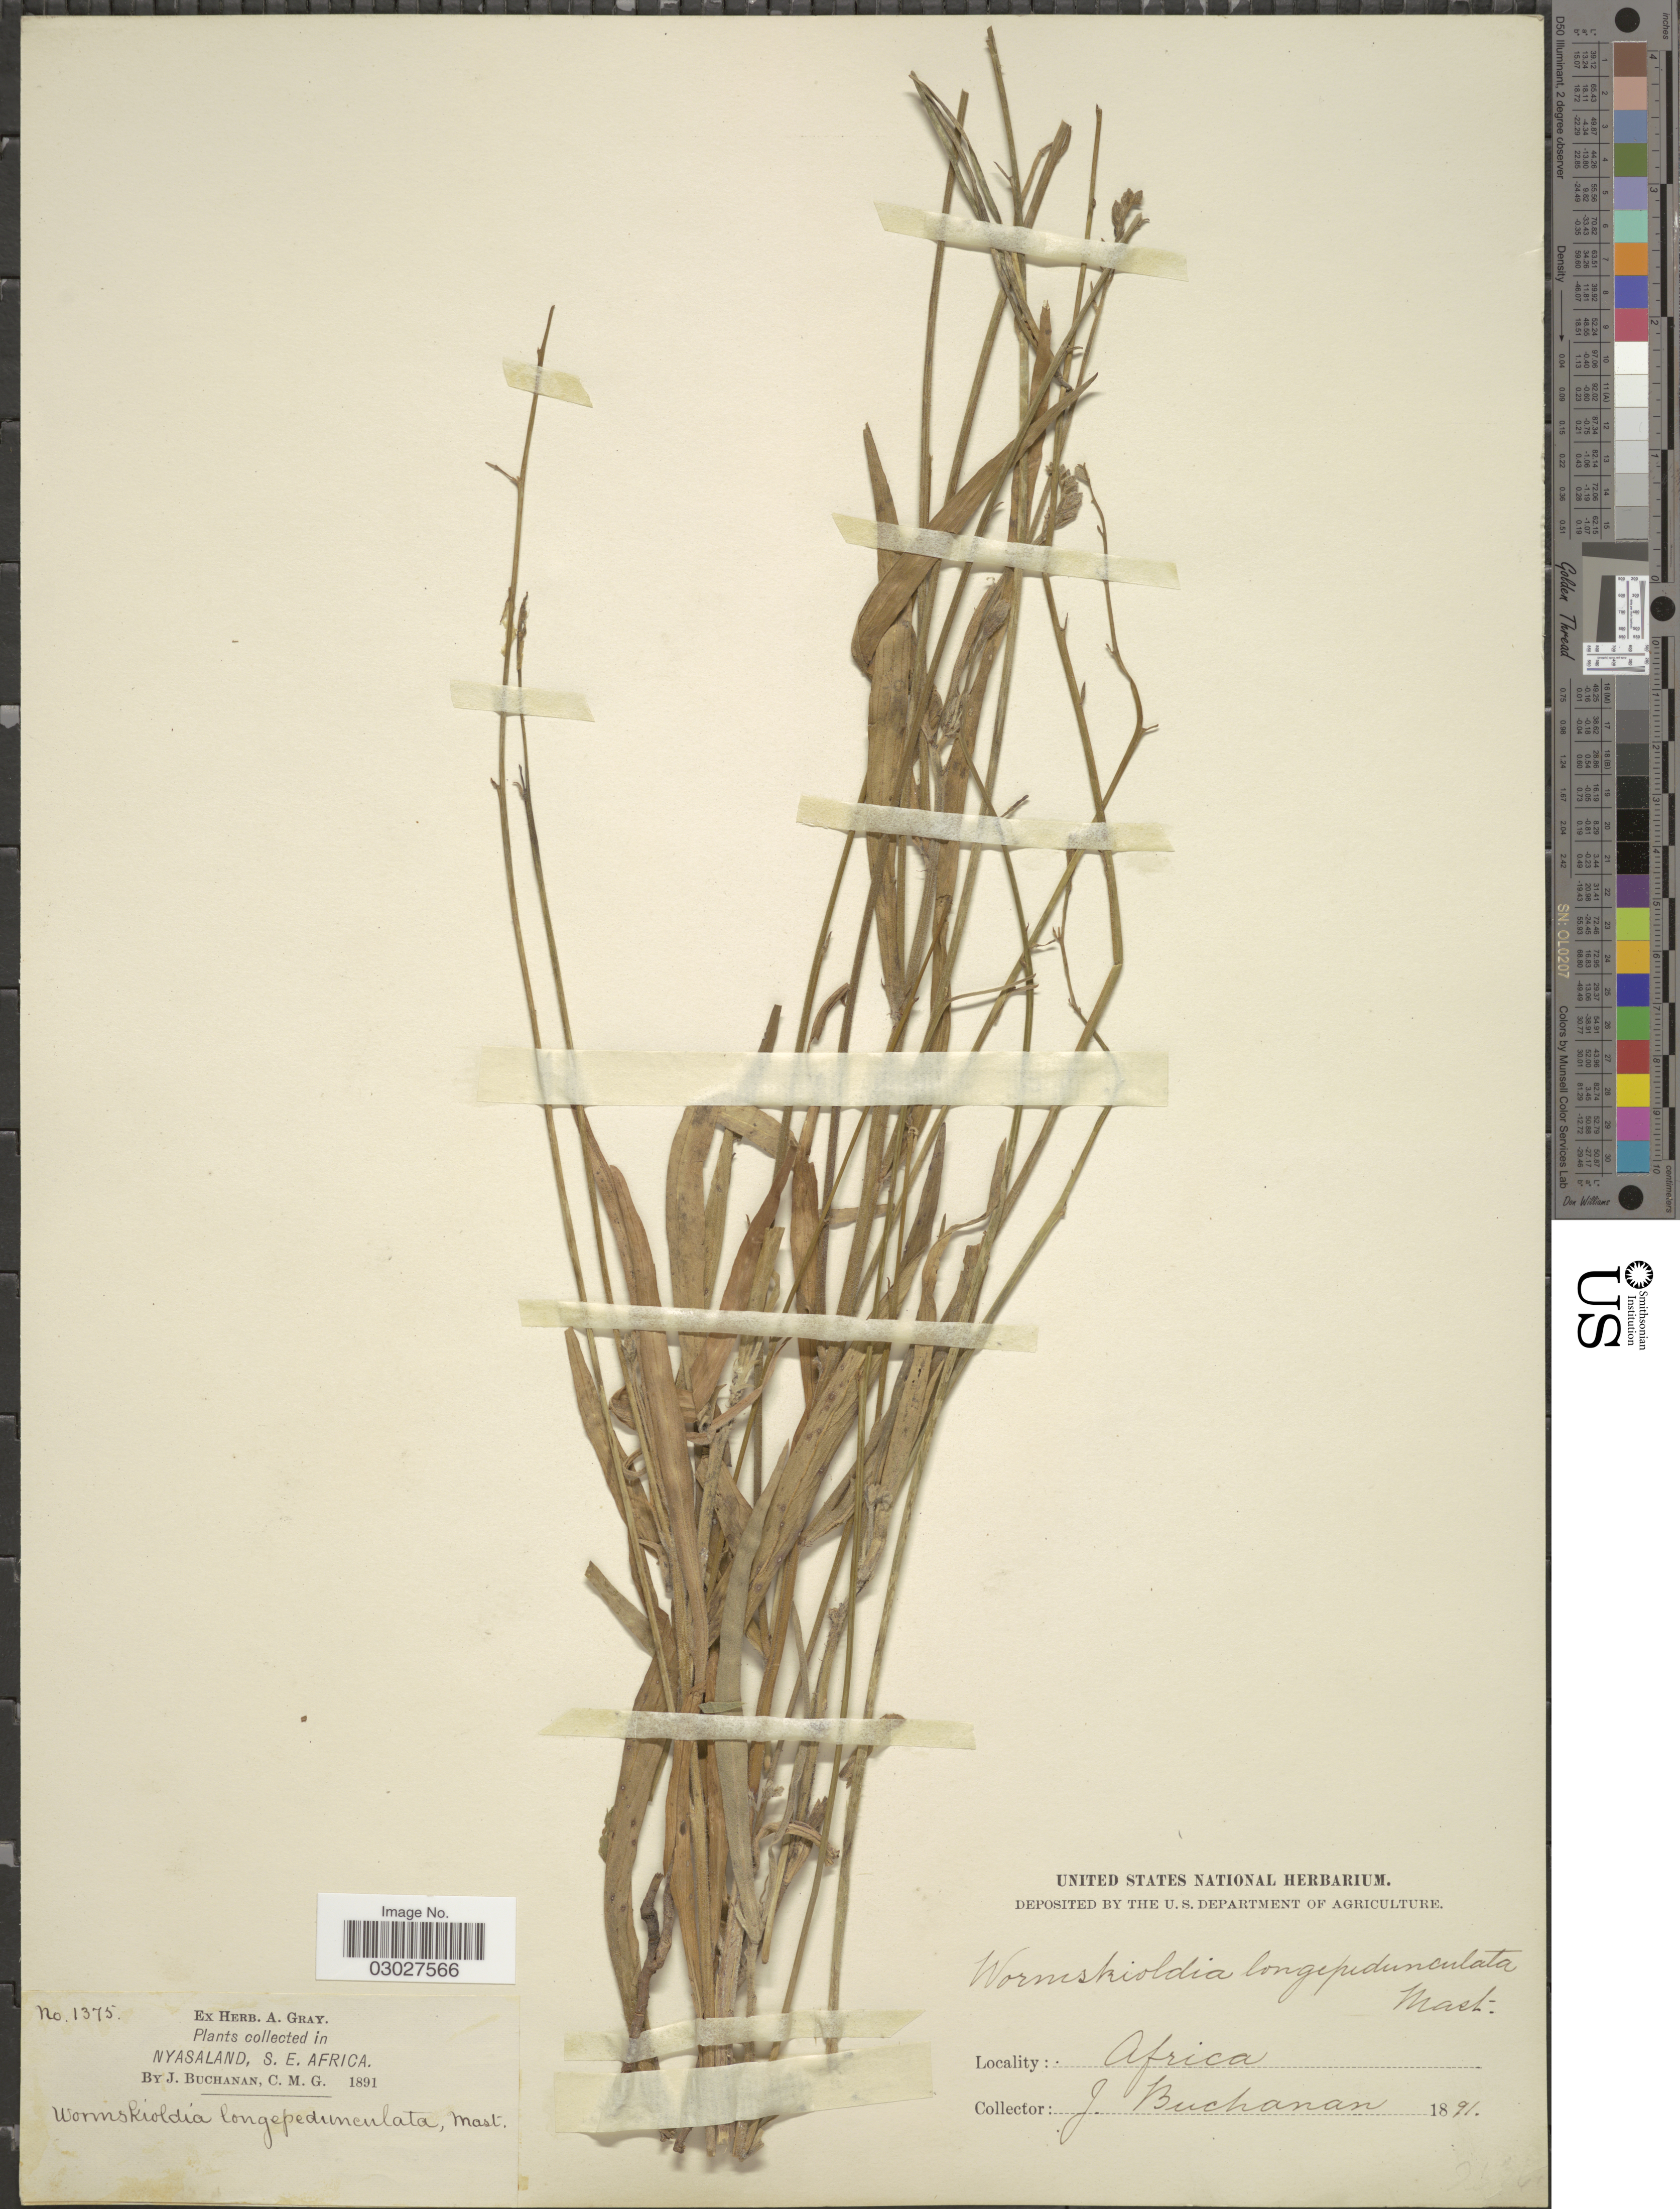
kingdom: Plantae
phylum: Tracheophyta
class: Magnoliopsida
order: Malpighiales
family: Turneraceae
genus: Tricliceras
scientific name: Tricliceras longepedunculatum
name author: (Mast.) R. Fern.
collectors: J. Buchanan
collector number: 1375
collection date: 1891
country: Malawi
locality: Nyasaland, S. E. Africa.